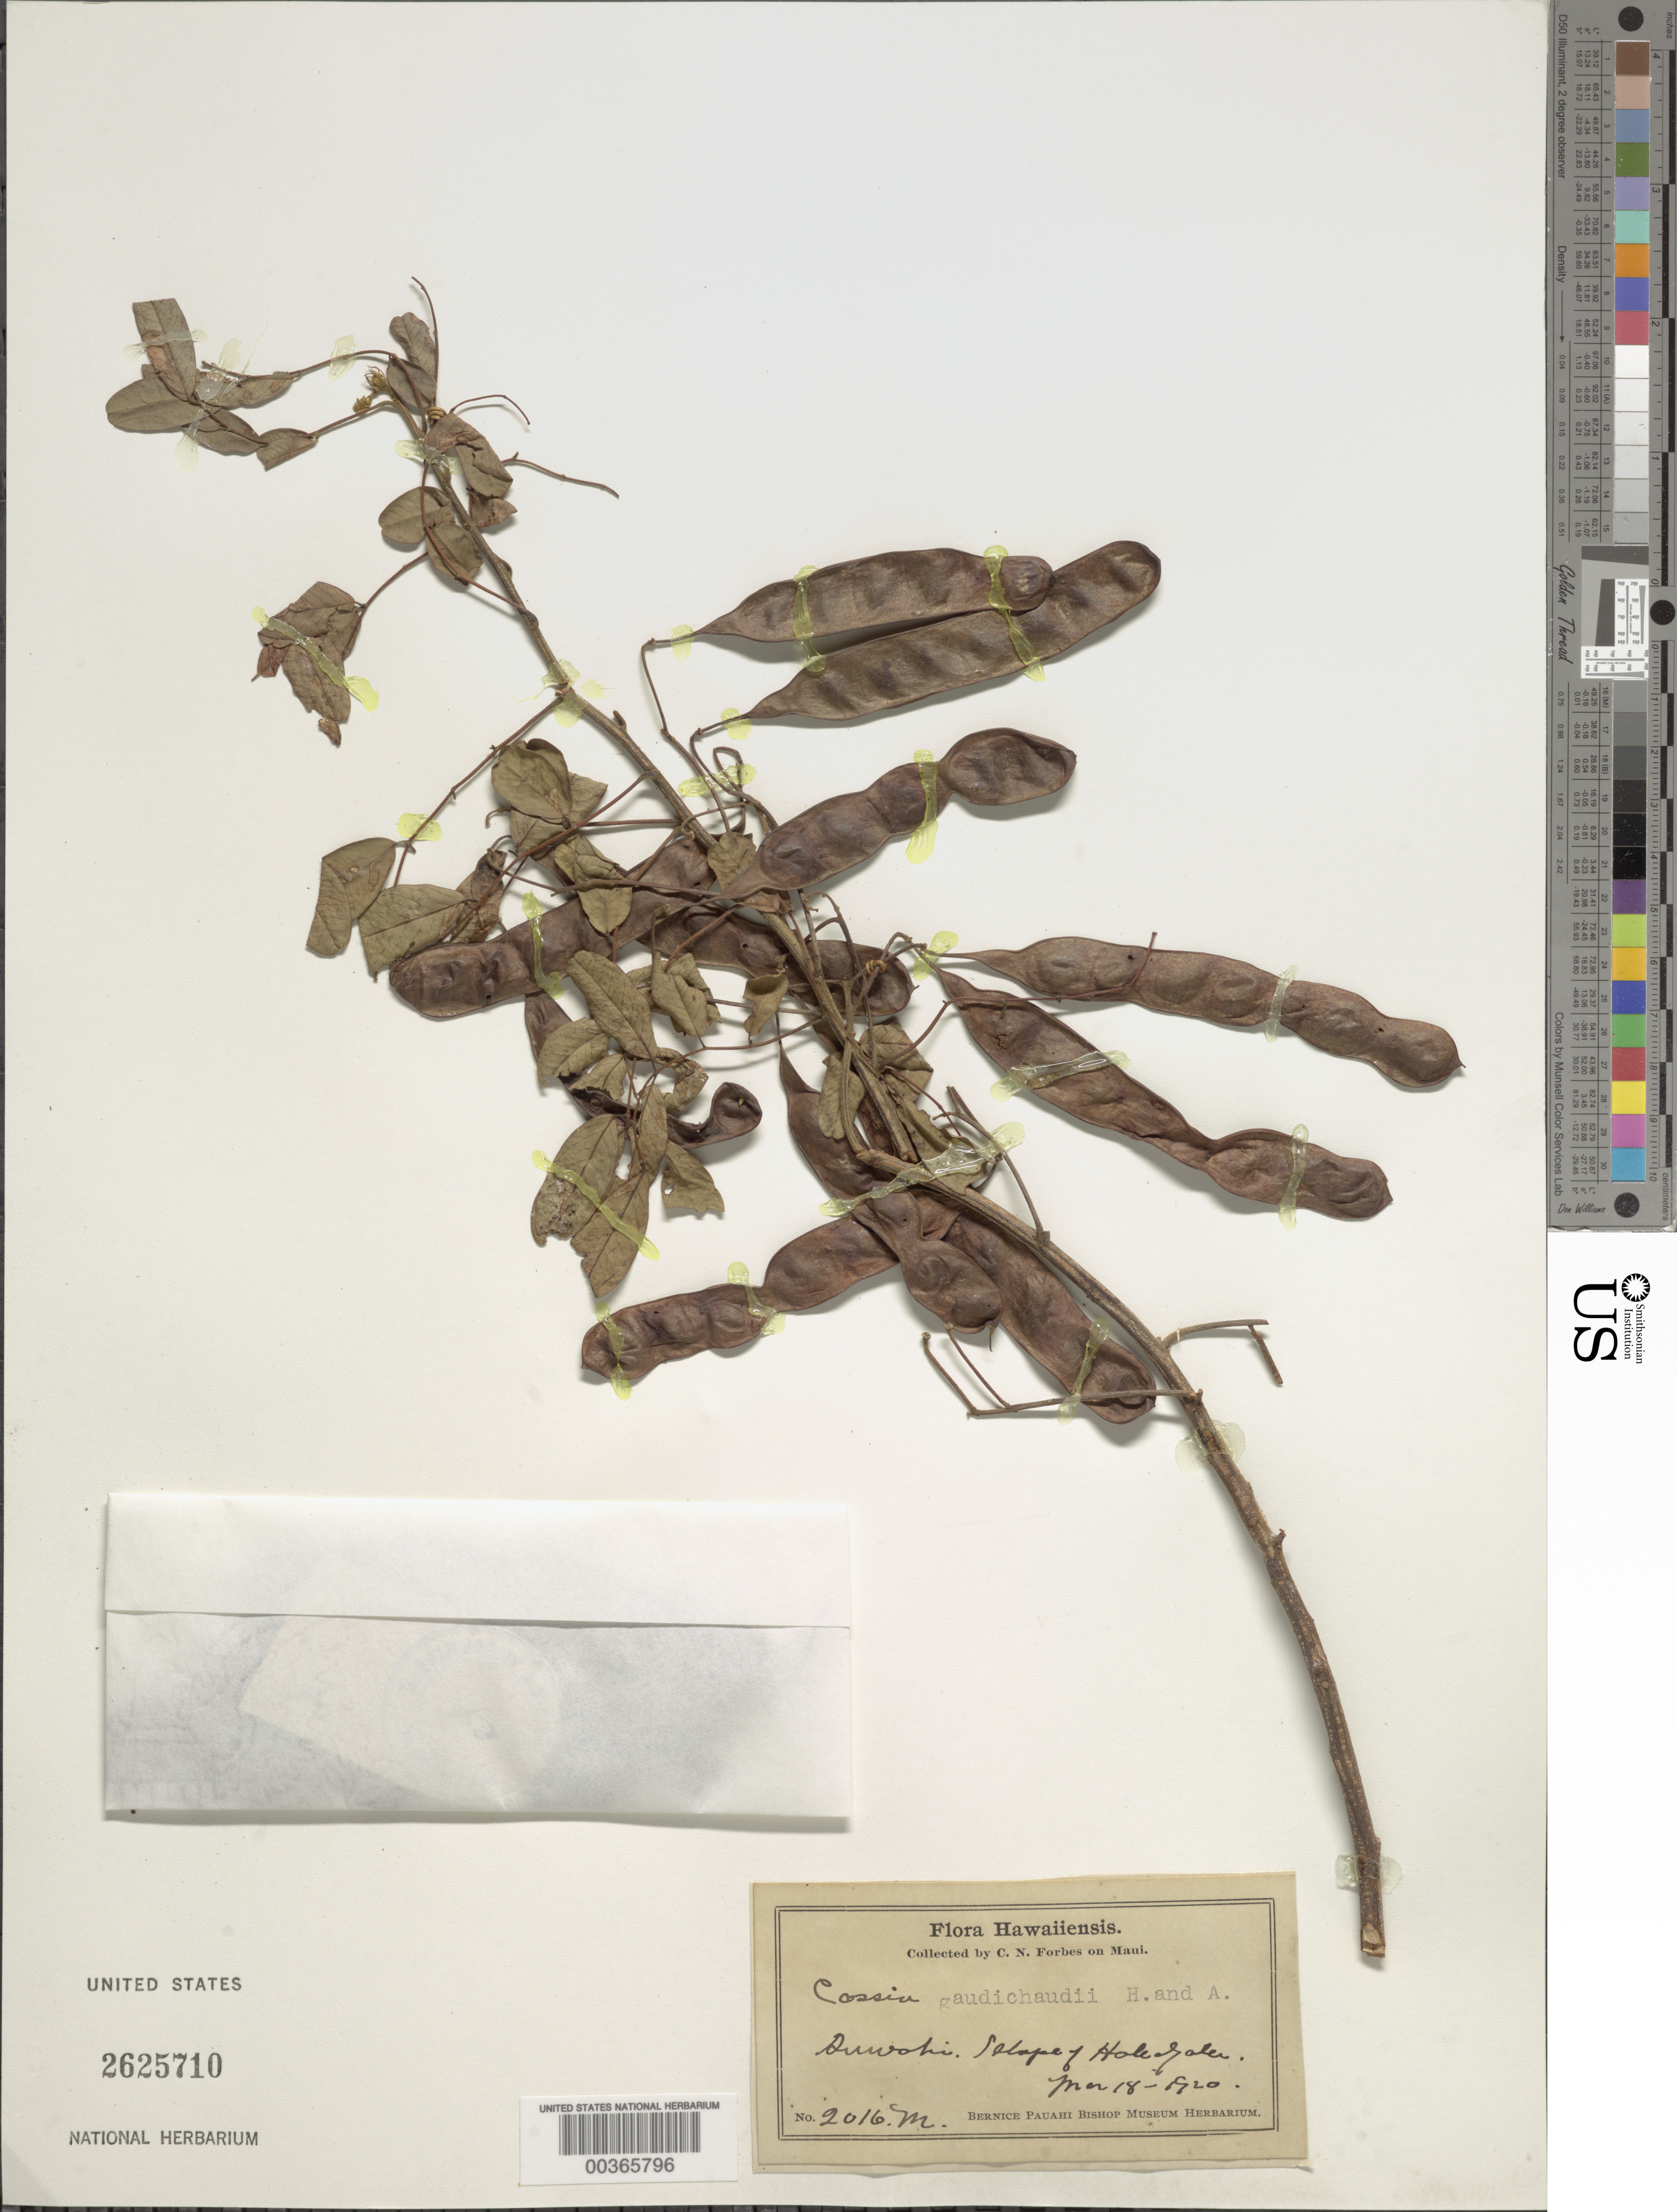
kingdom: Plantae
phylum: Tracheophyta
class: Magnoliopsida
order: Fabales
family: Fabaceae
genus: Senna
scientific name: Senna gaudichaudii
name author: (Hook. & Arn.) H.S. Irwin & Barneby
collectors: C. N. Forbes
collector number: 2016.M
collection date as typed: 18 Mar 1920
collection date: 1920-03-18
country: United States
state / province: Hawaii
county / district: Maui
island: Maui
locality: Auwohi, s slope of hole galer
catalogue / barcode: US 2625710